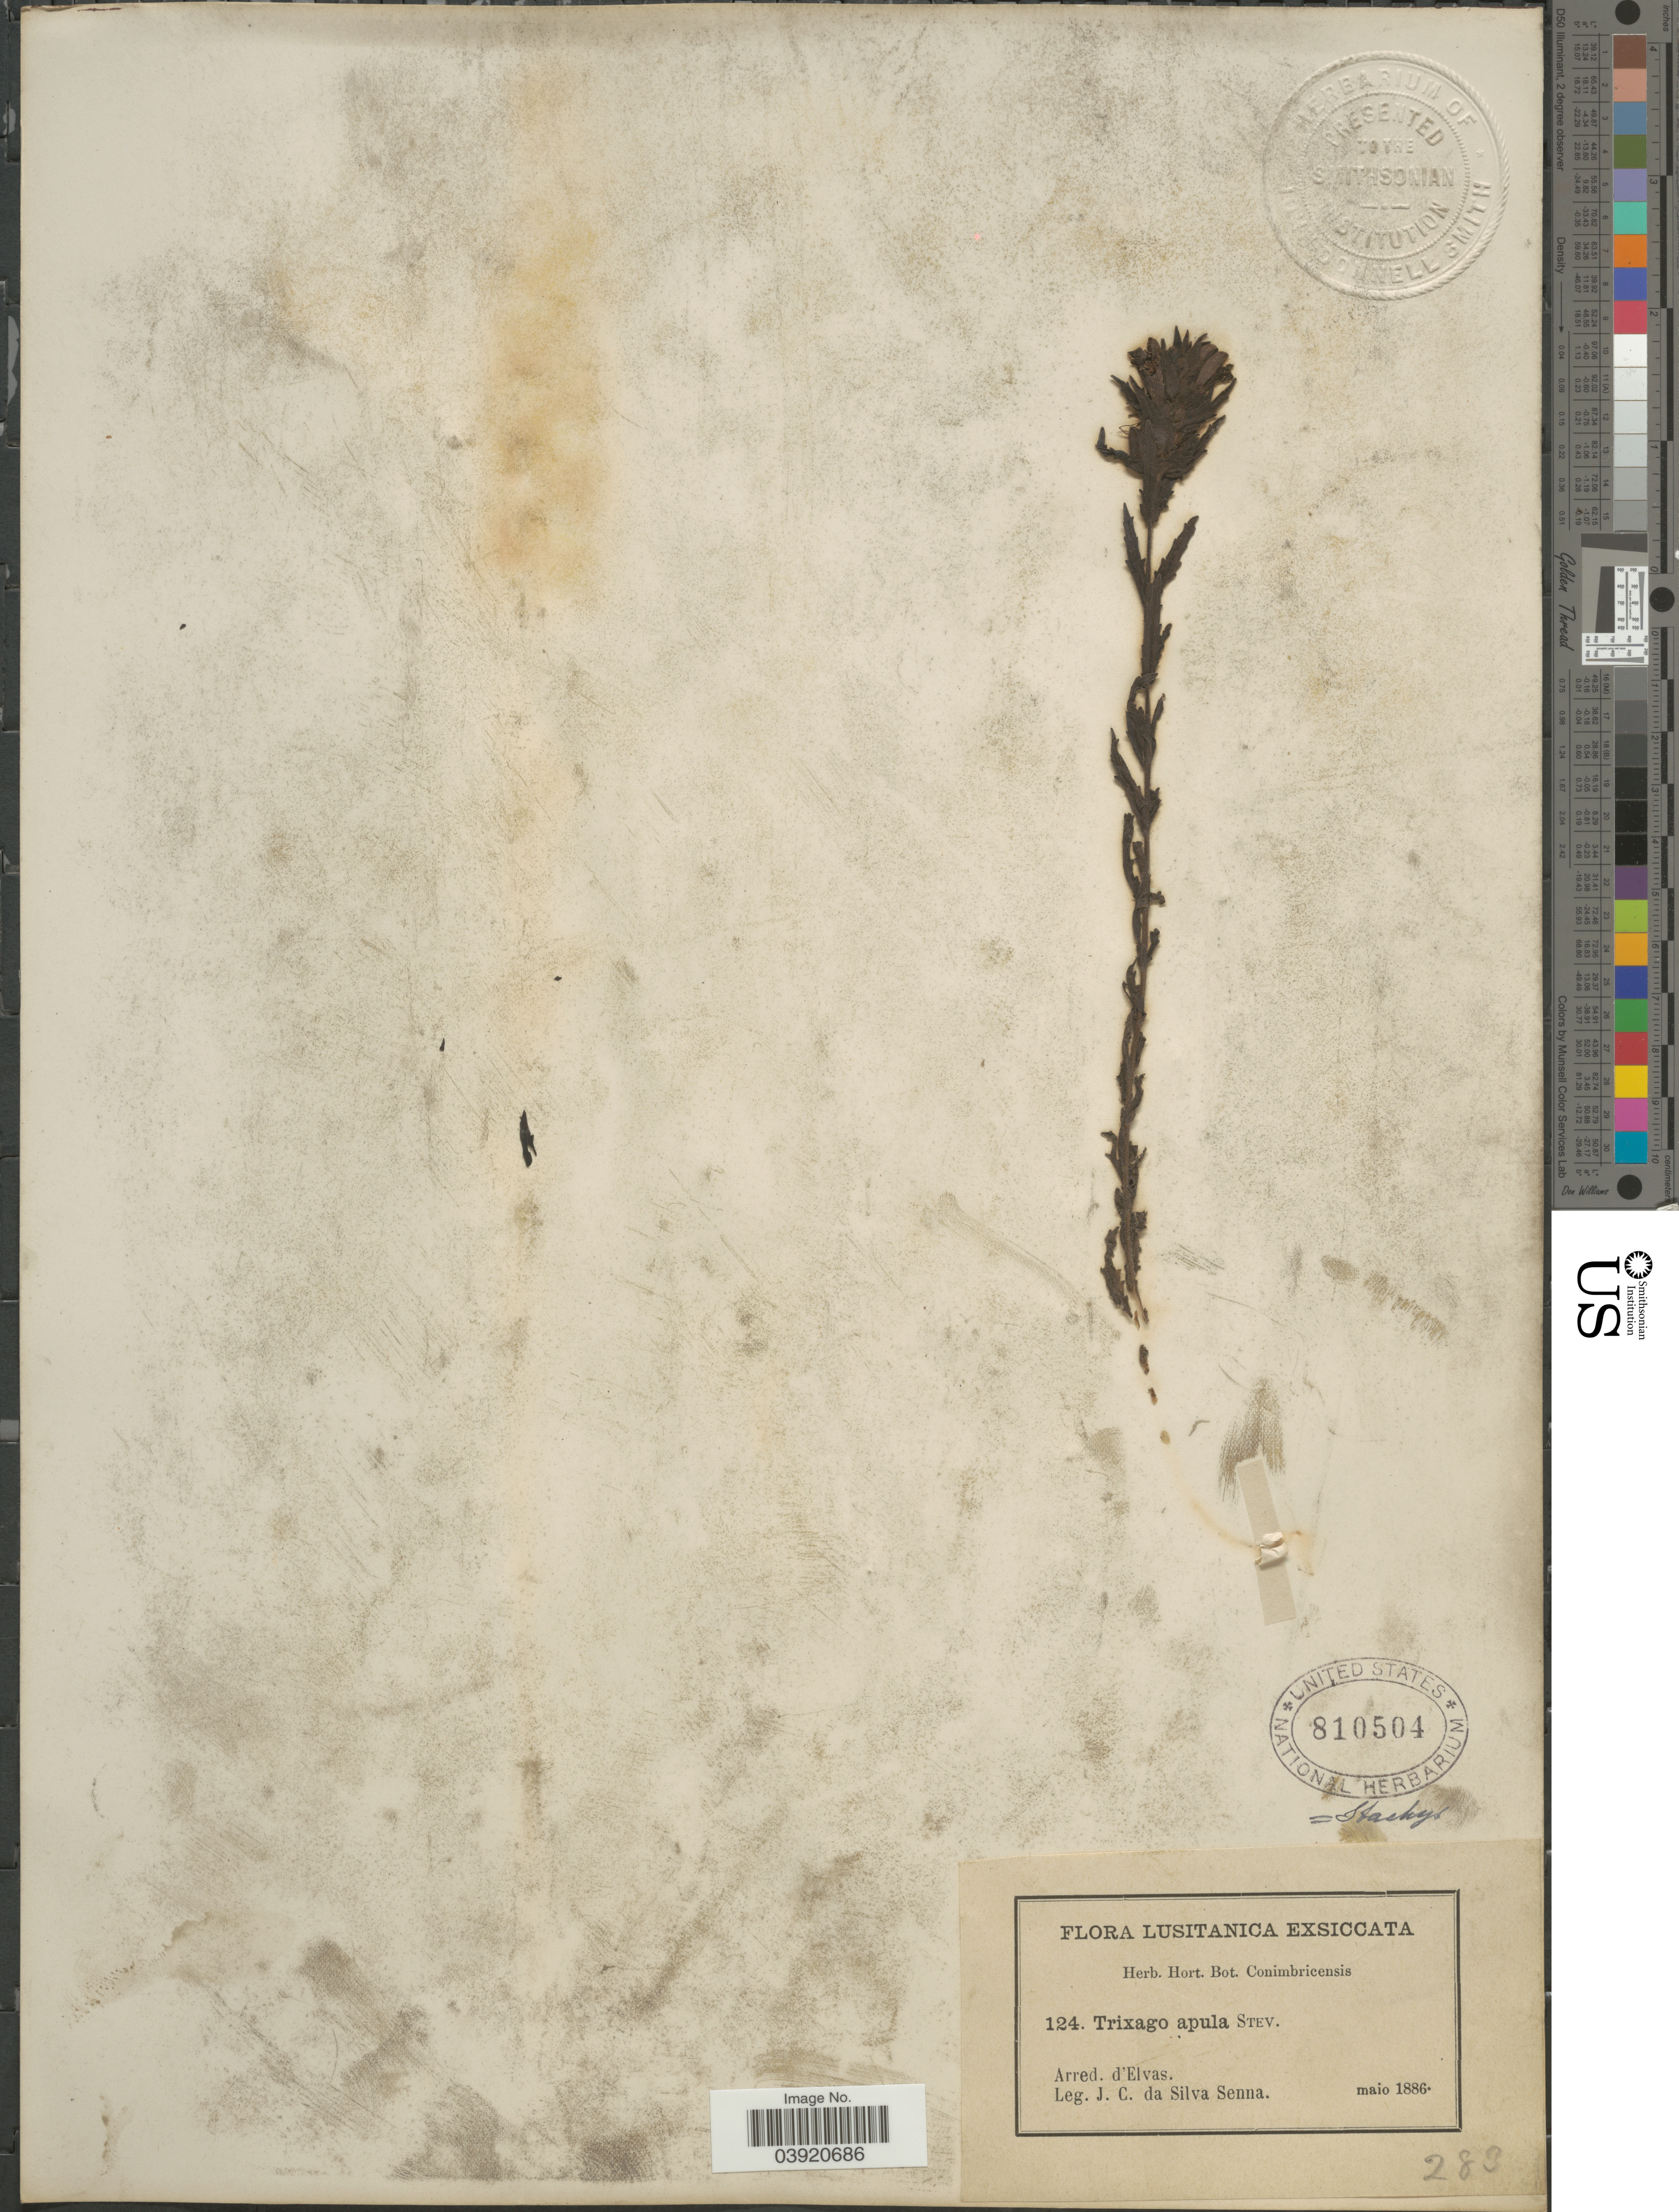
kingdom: Plantae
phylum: Tracheophyta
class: Magnoliopsida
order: Lamiales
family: Orobanchaceae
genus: Trixago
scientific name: Trixago apula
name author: Steven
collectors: J. C. Silva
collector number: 124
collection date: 1886-05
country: Portugal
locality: Lusitanica. Arred. d'Elvas.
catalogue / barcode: US 810504